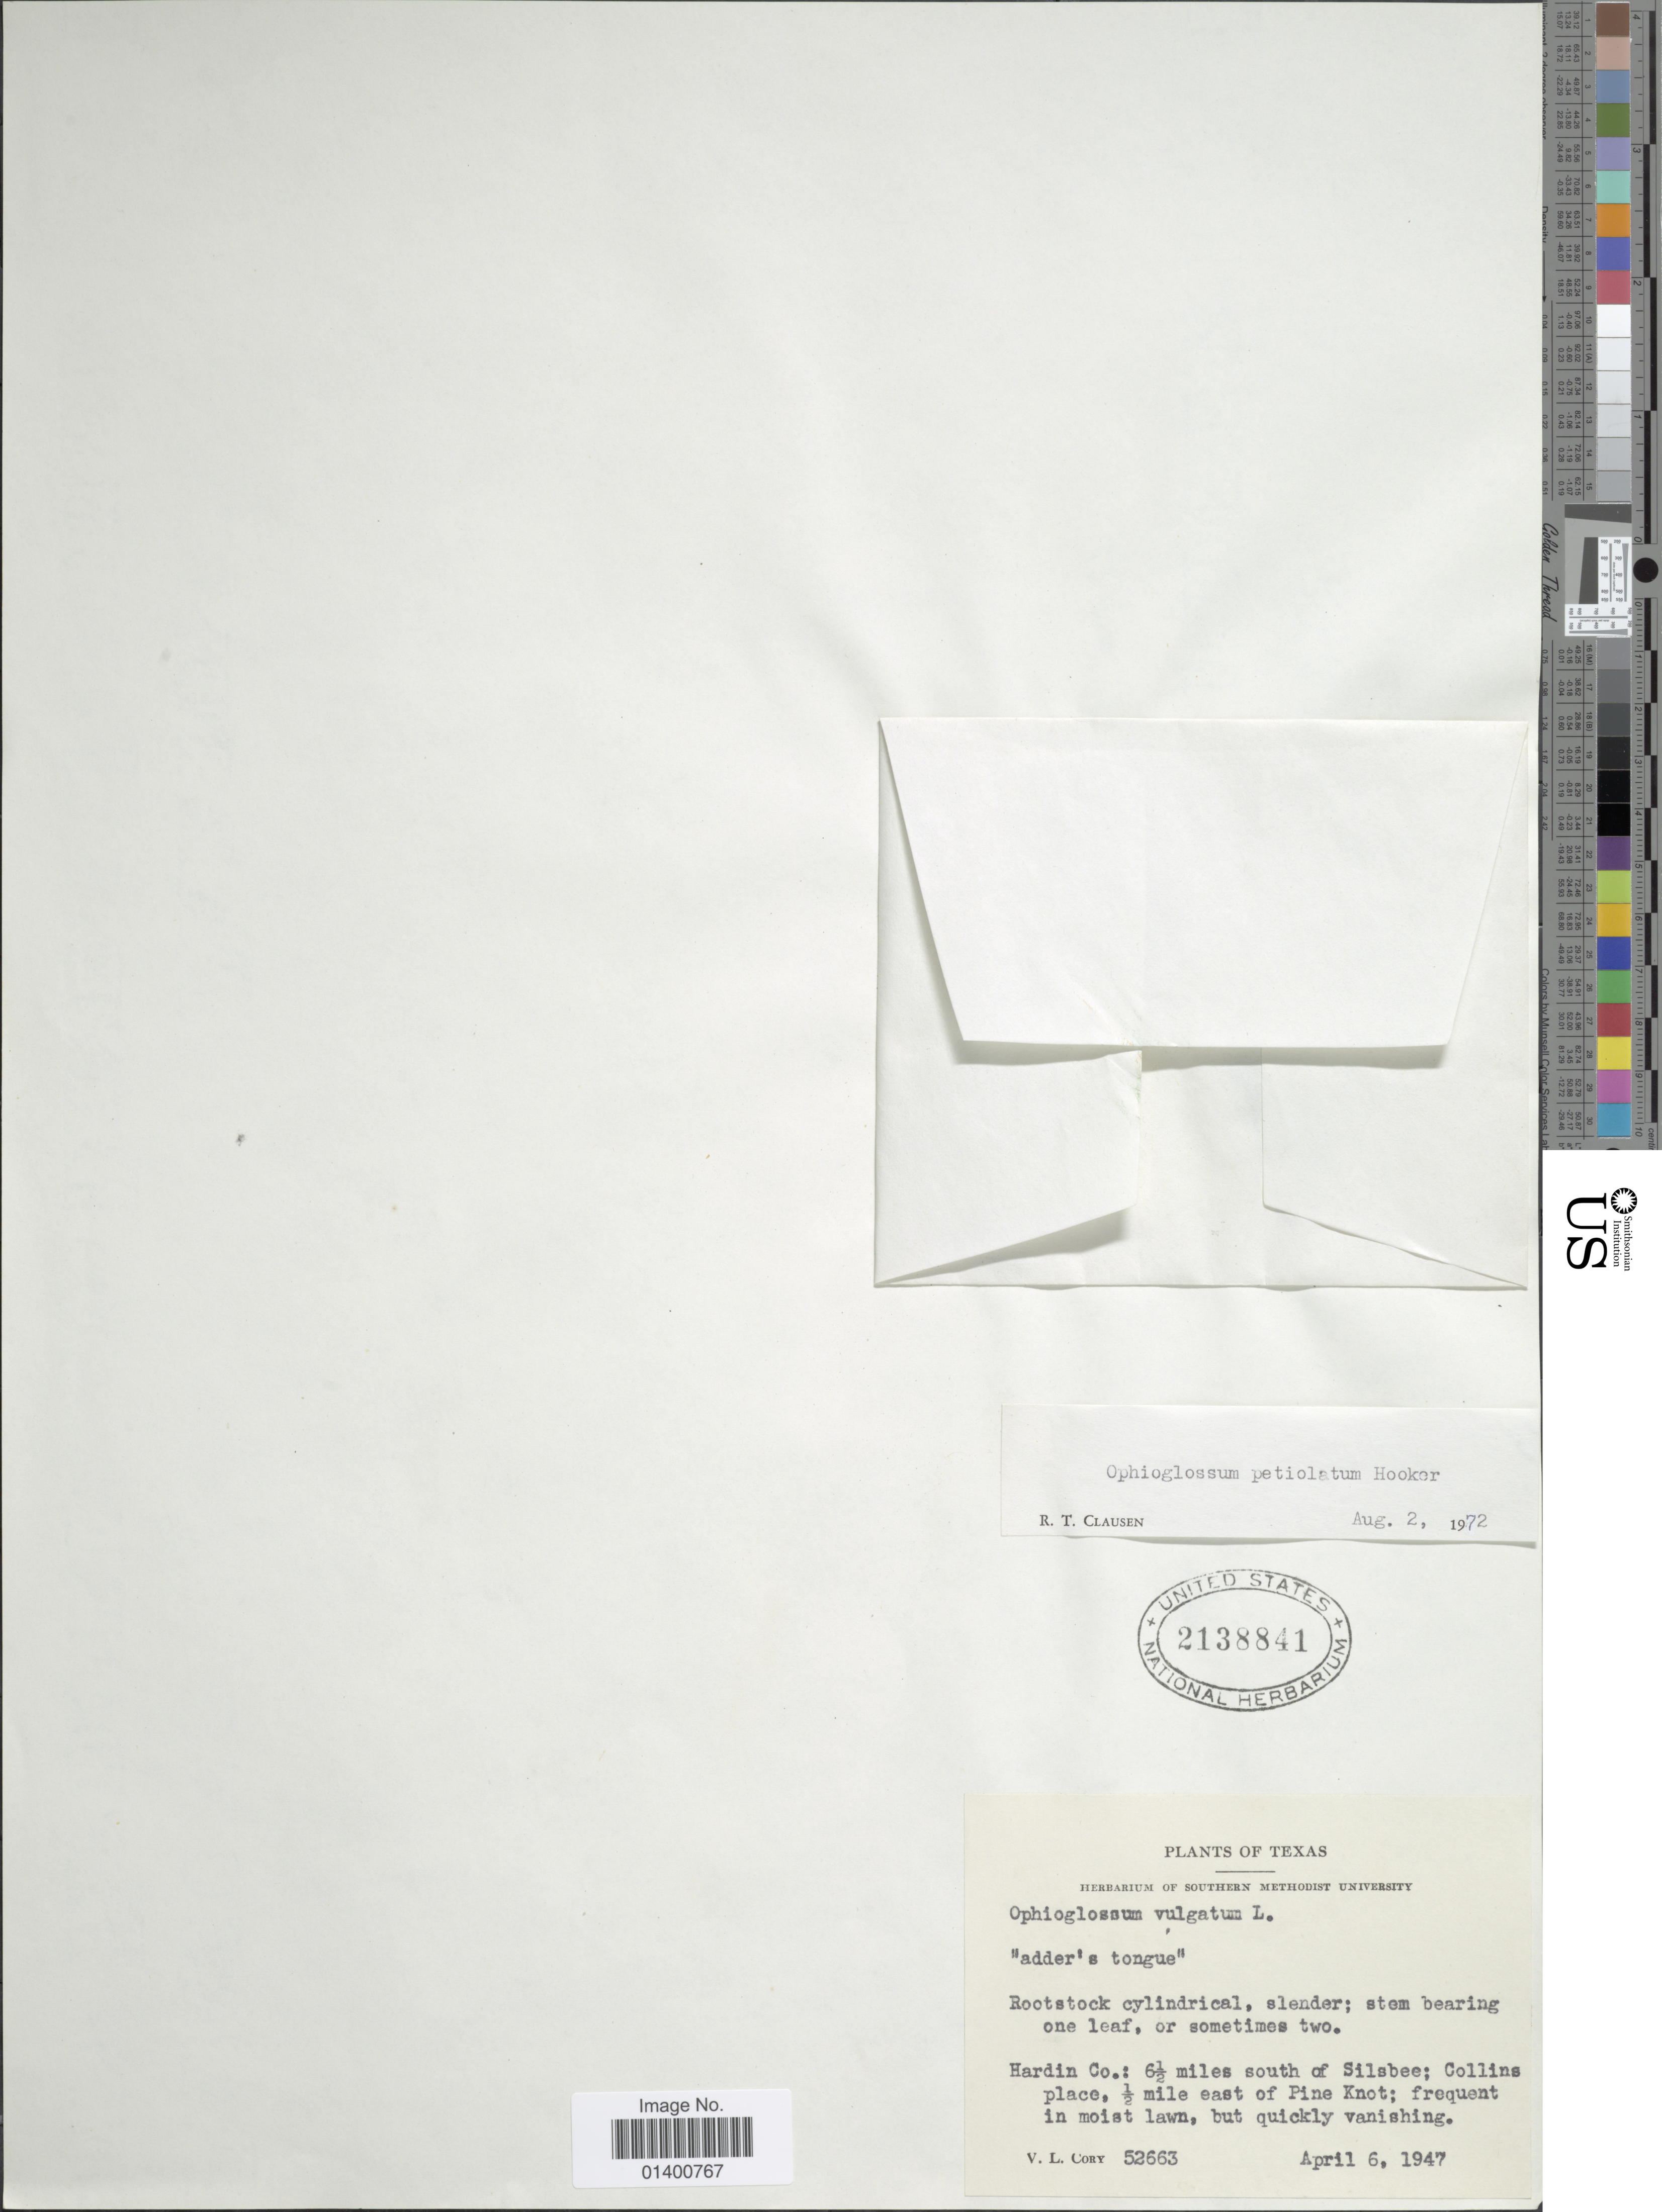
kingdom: Plantae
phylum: Tracheophyta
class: Polypodiopsida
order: Ophioglossales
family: Ophioglossaceae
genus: Ophioglossum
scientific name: Ophioglossum petiolatum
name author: Hook.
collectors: V. Cory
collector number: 52663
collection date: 1947-04-06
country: United States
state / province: Texas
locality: Hardin Co.: 6½ miles south of Silsbee: Collins place, ½ mile east of Pine Knot